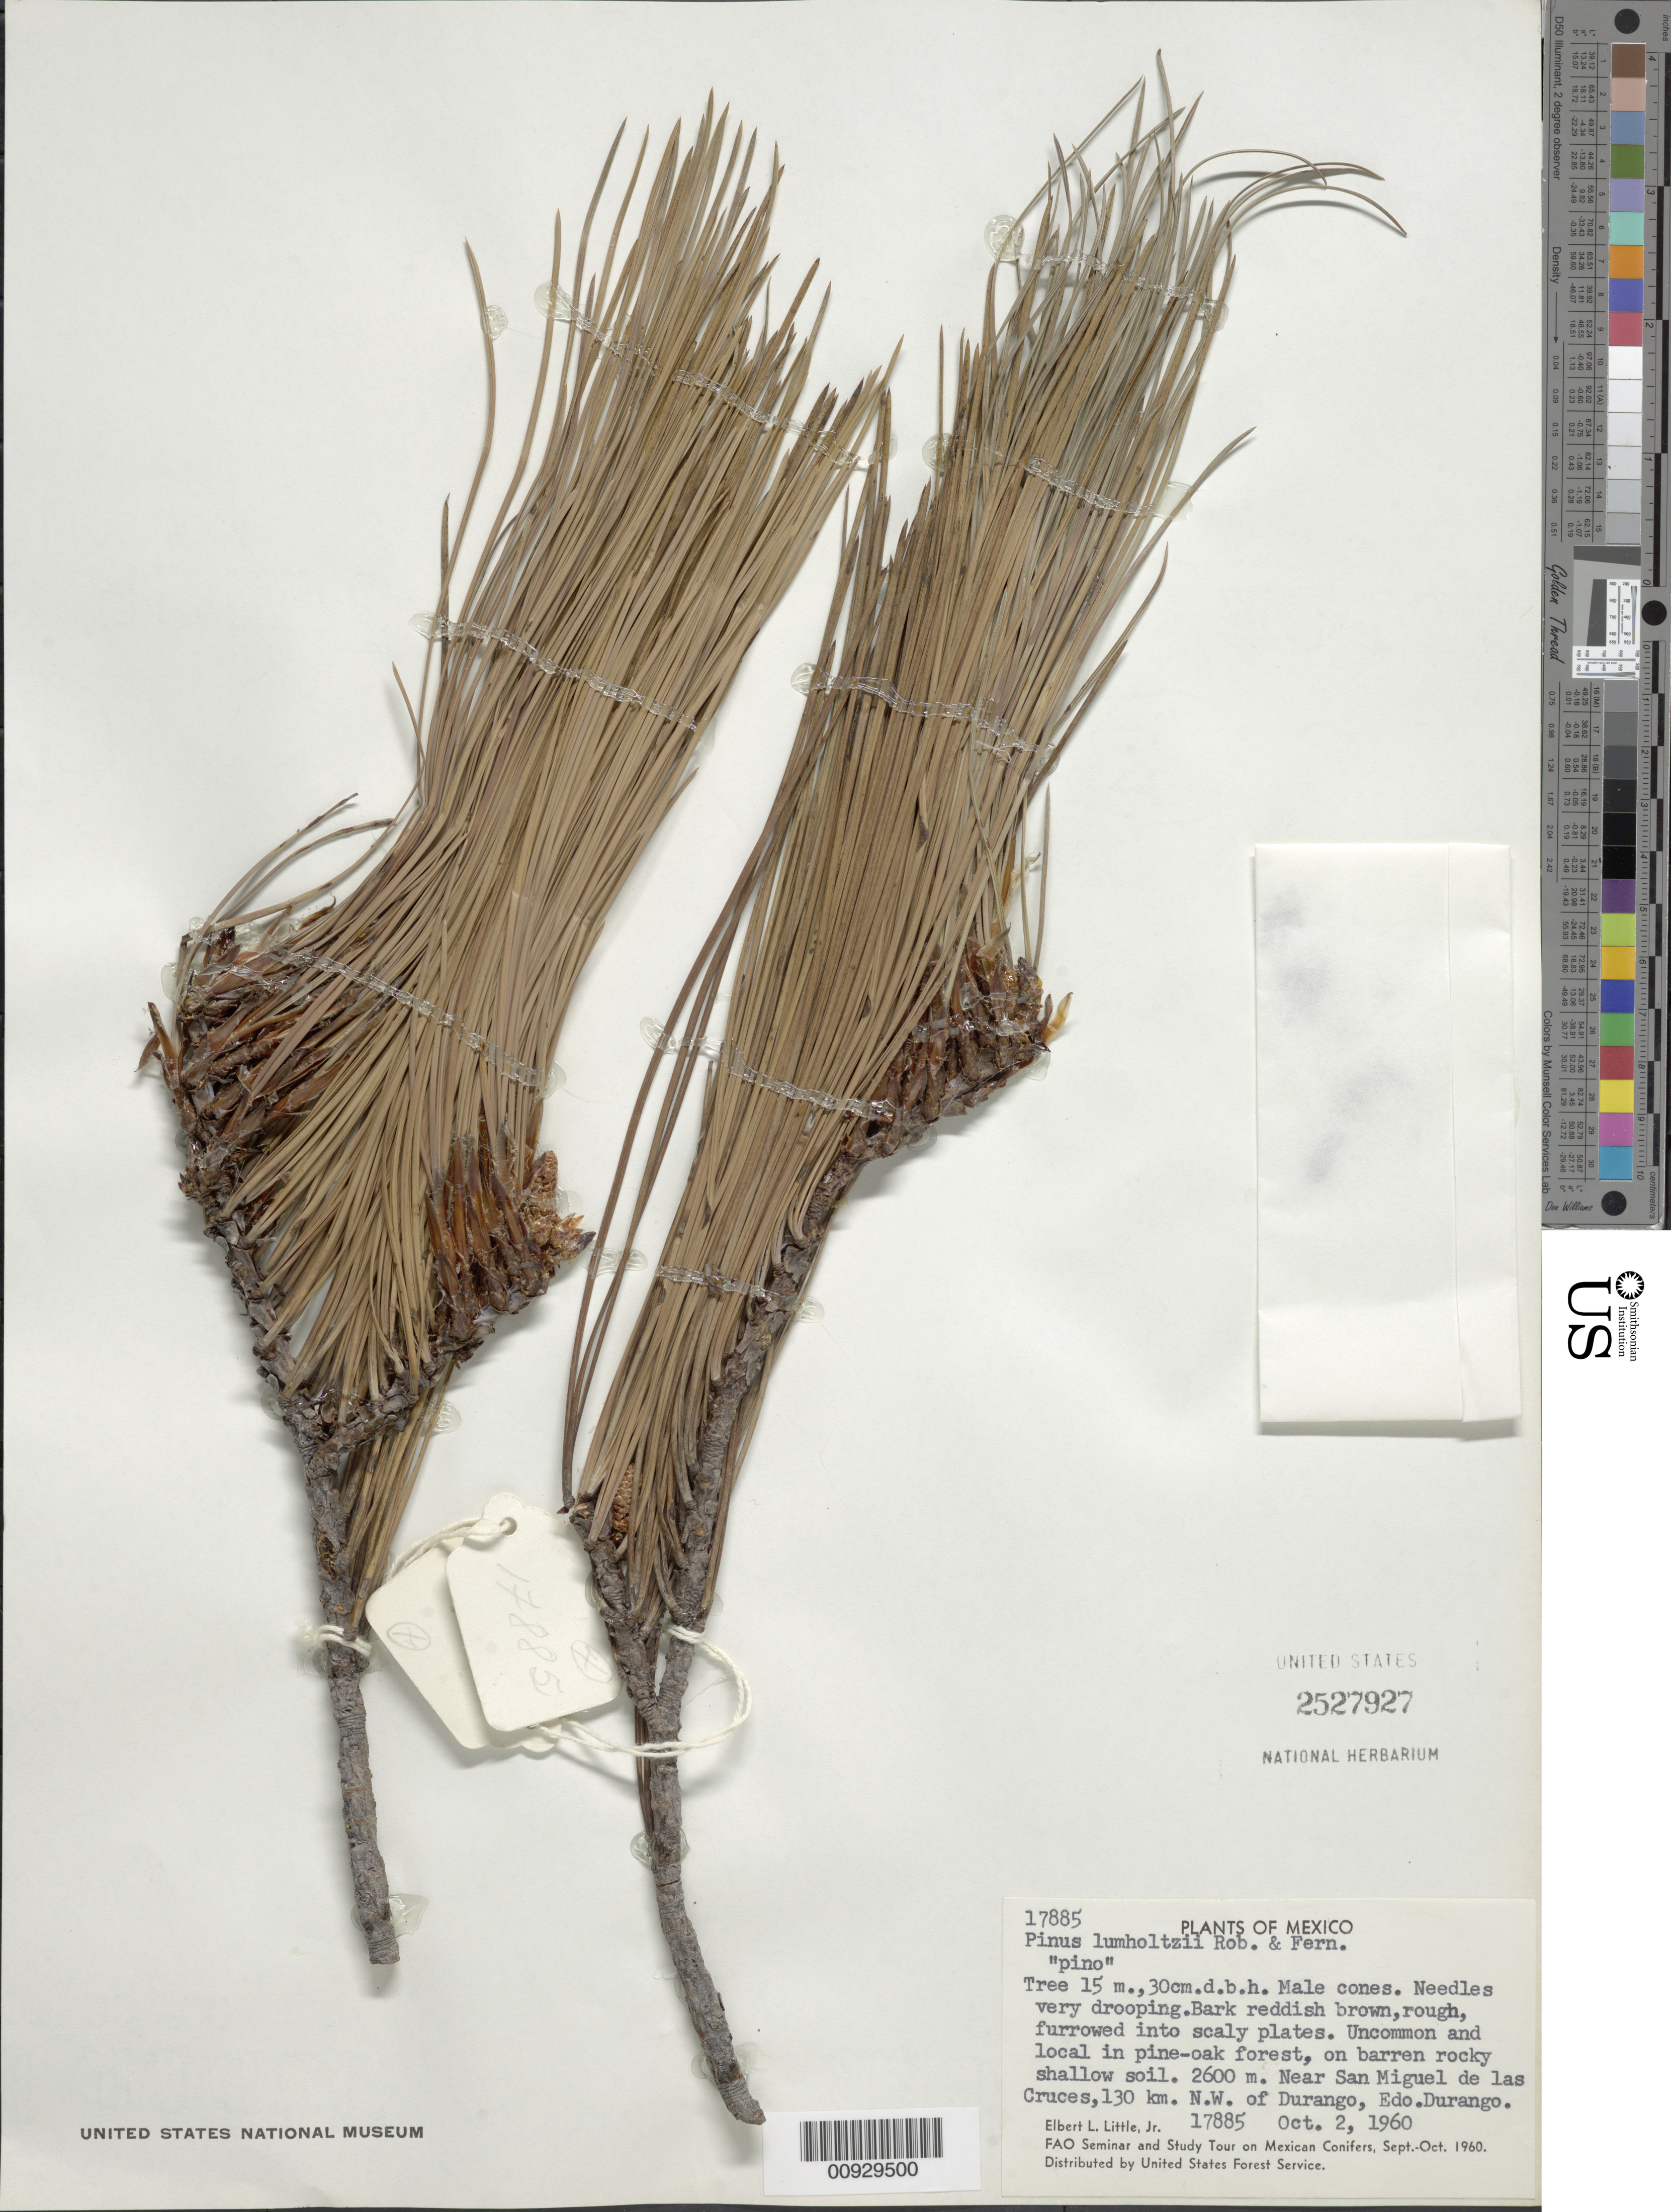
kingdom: Plantae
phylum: Tracheophyta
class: Pinopsida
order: Pinales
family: Pinaceae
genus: Pinus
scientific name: Pinus lumholtzii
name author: B.L. Rob. & Fernald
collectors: E. L. Little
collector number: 17885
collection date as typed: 02 Oct 1960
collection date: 1960-10-02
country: Mexico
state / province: Durango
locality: Near San Miguel de las Cruces, 130 km. NW of Durango.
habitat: Uncommon and local in pine-oak forest barren rocky shallow soil.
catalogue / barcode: US 2527927